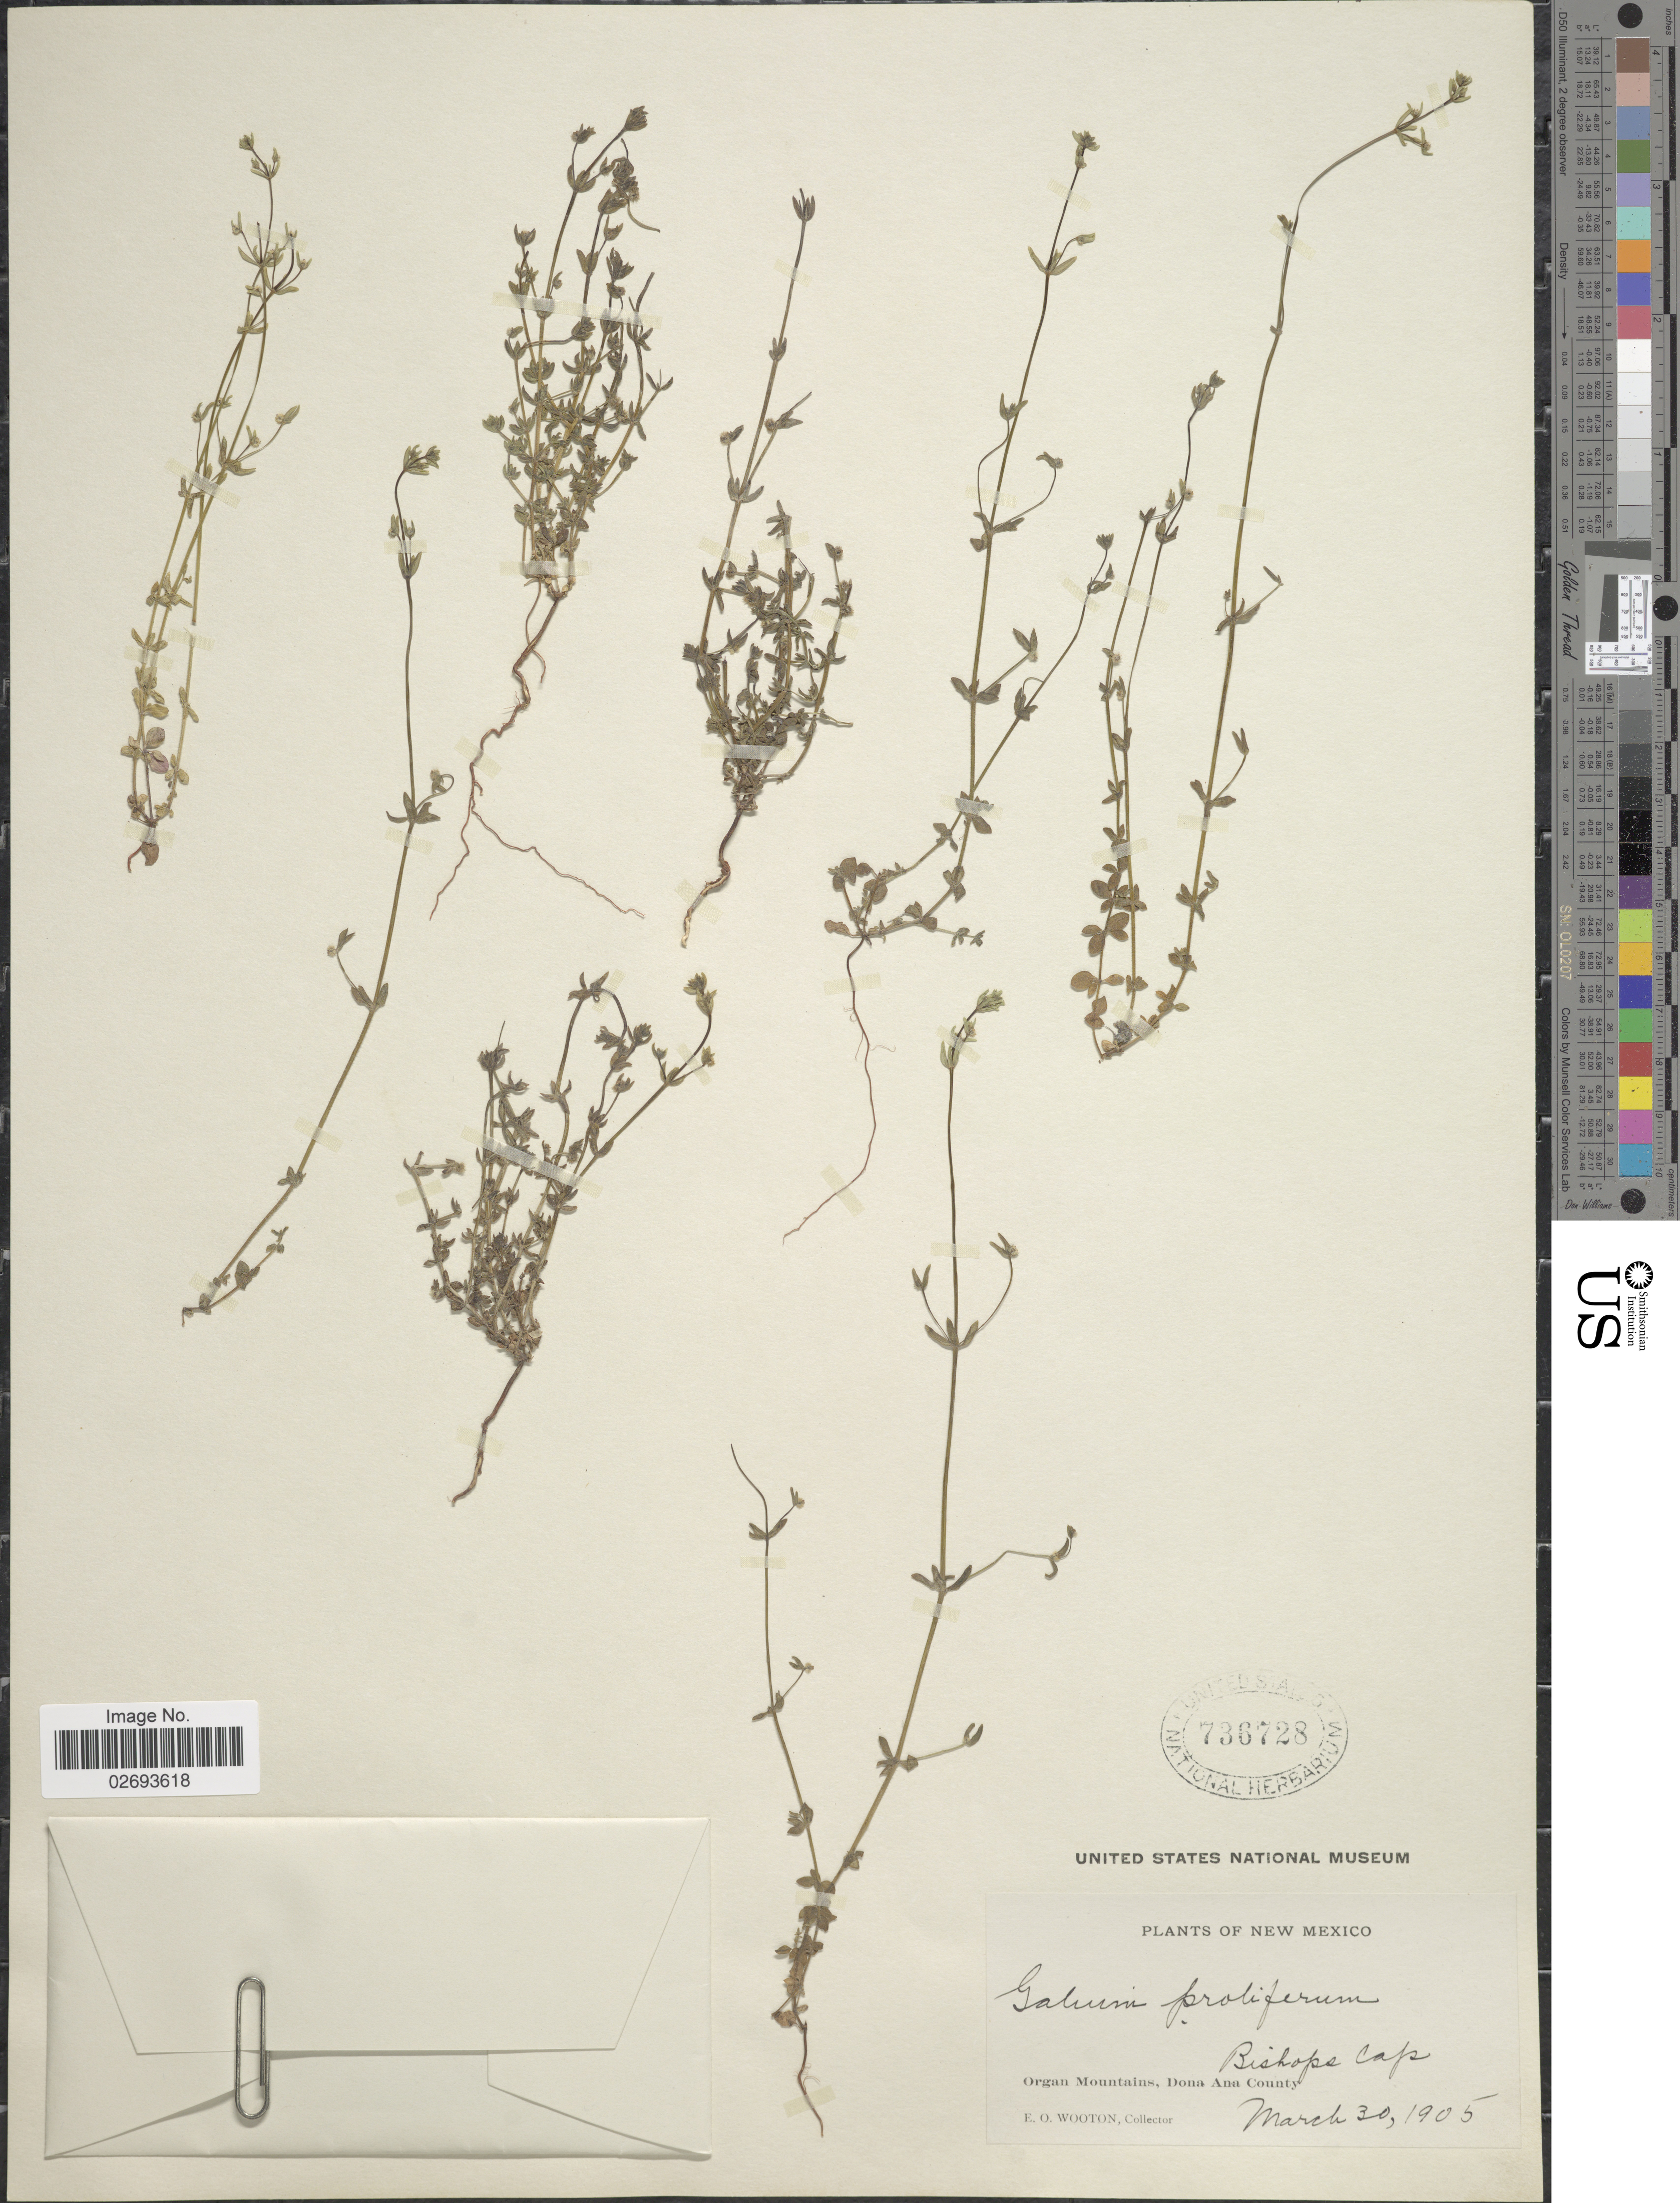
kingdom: Plantae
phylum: Tracheophyta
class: Magnoliopsida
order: Gentianales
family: Rubiaceae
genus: Galium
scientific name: Galium proliferum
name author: A. Gray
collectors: E. O. Wooton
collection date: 1905-03-30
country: United States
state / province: New Mexico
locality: Organ Mountains, Dona Ana County, Bishops Cap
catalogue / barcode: US 736728